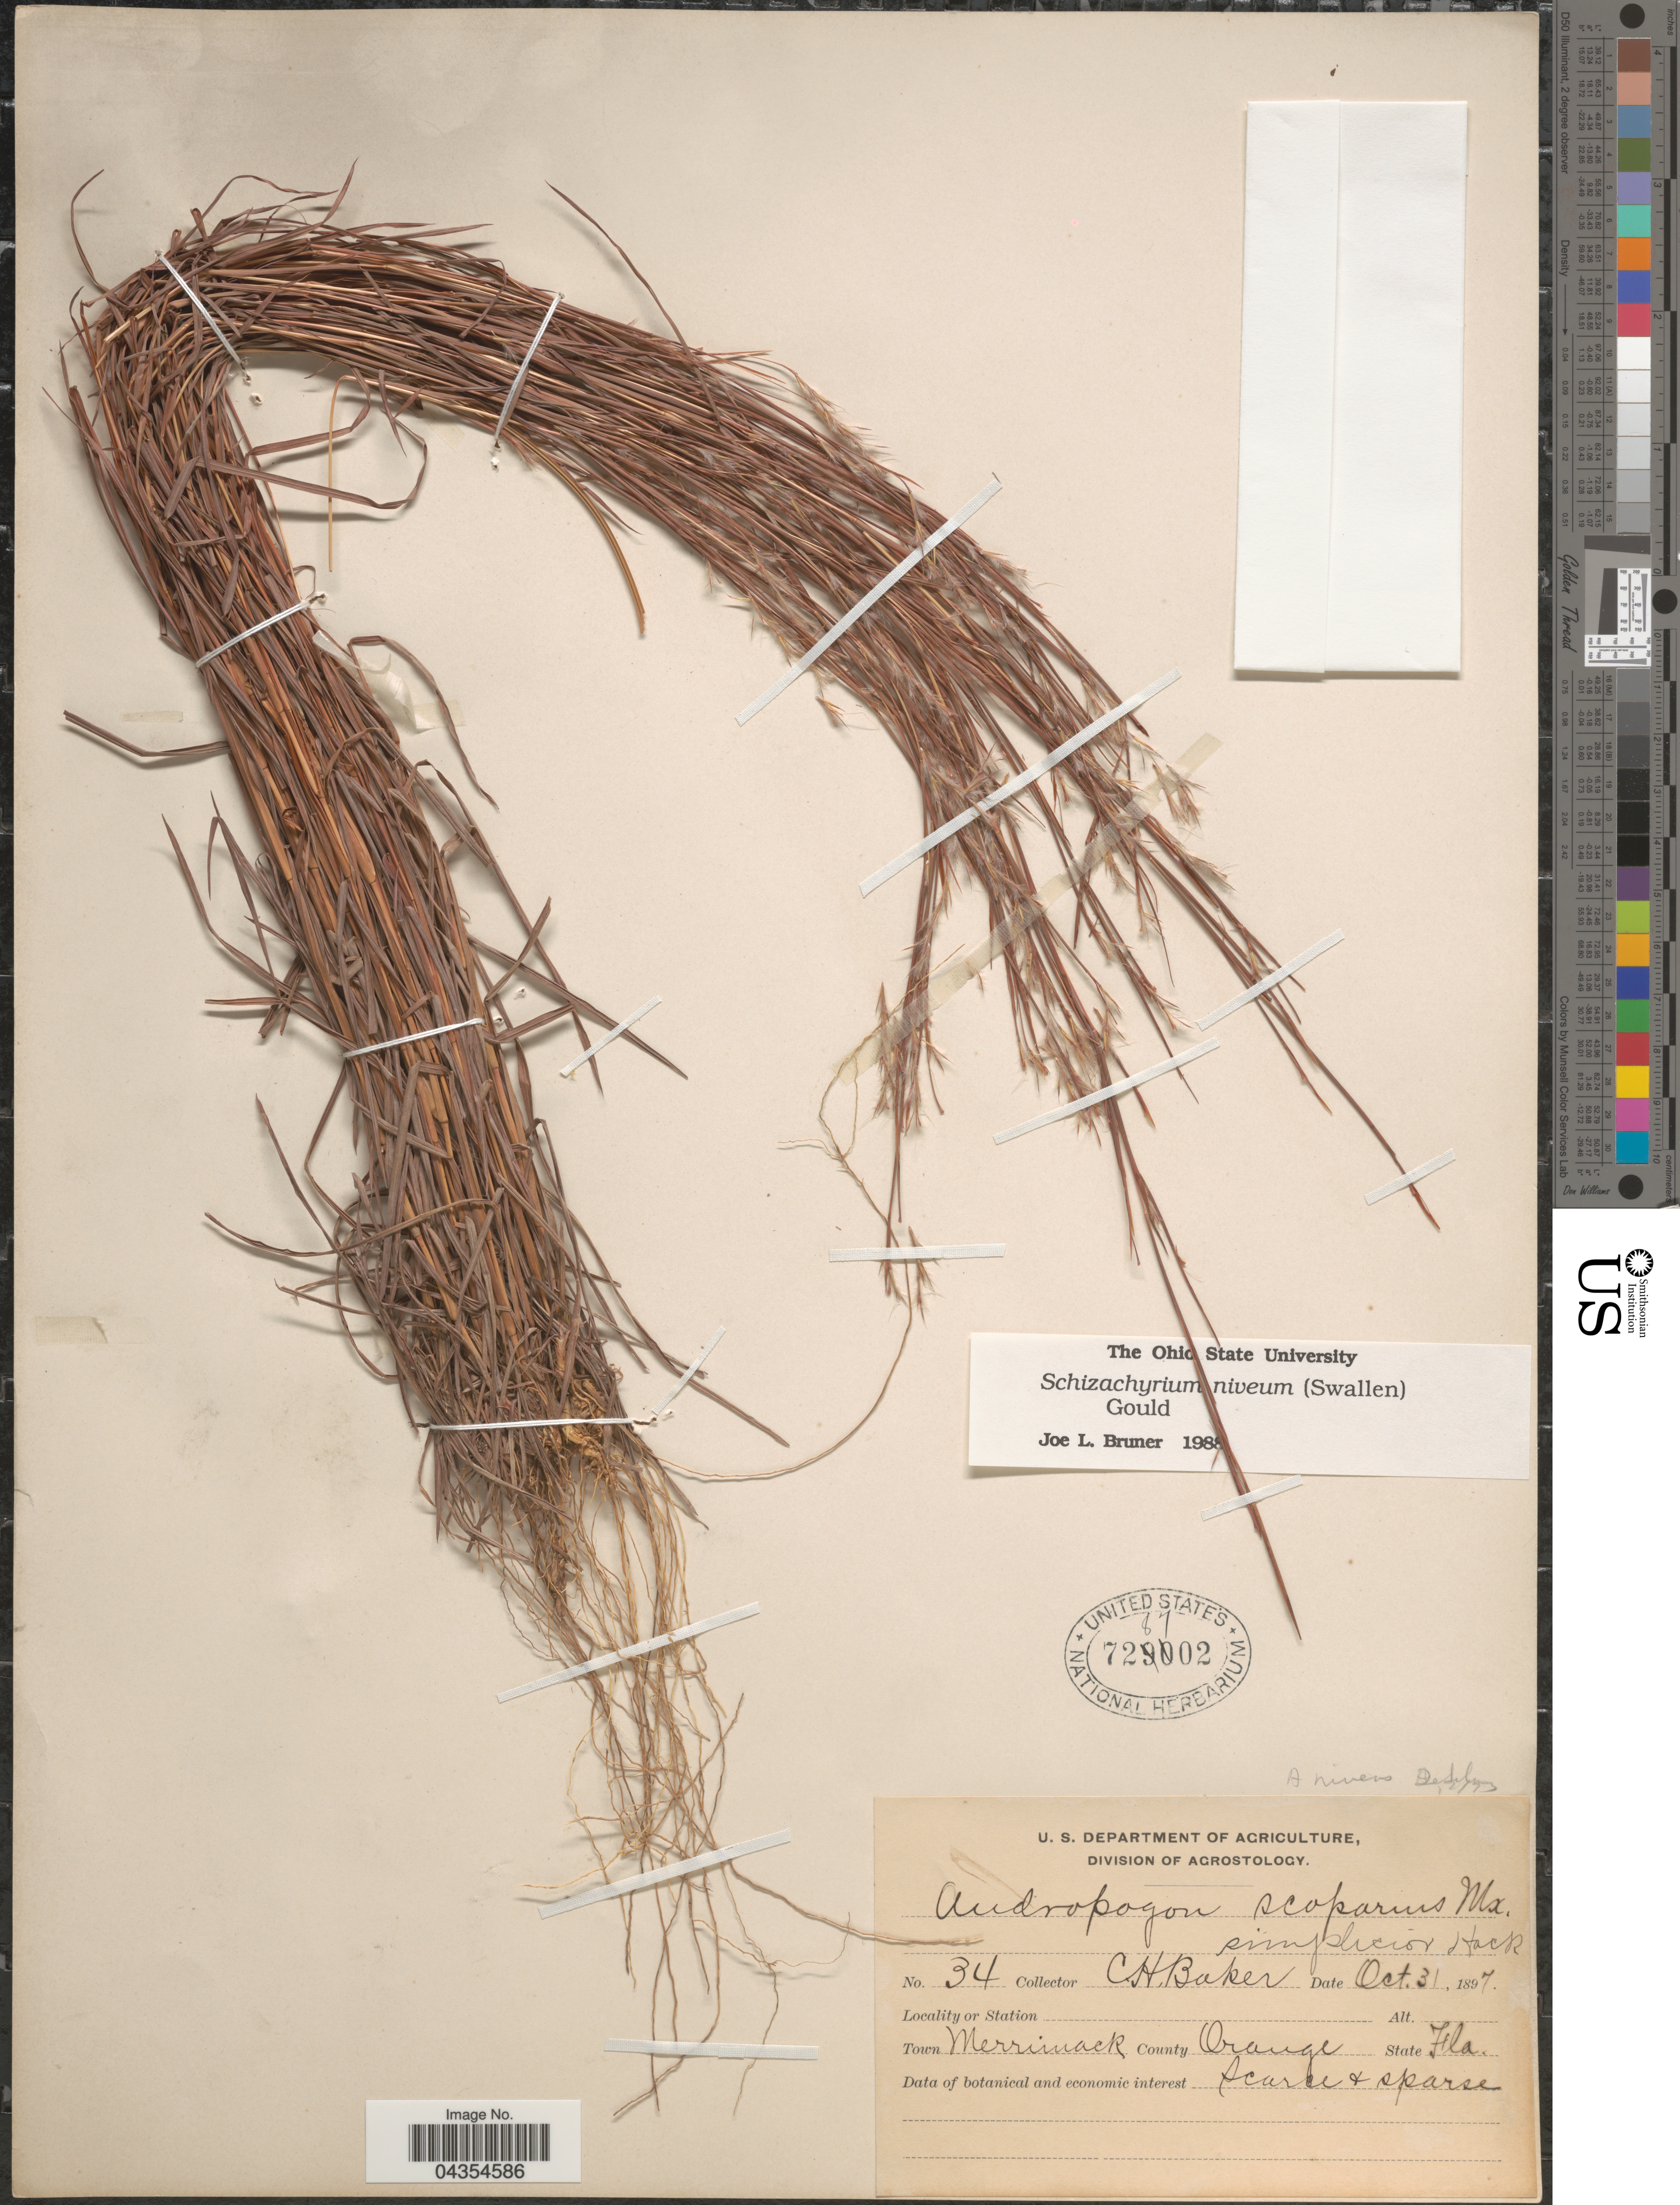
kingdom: Plantae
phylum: Tracheophyta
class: Liliopsida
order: Poales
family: Poaceae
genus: Schizachyrium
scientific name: Schizachyrium niveum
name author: (Swallen) Gould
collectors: C. H. Baker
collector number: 34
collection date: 1897-10-31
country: United States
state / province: Florida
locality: Town Merrimack. County Orange.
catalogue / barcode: US 728702